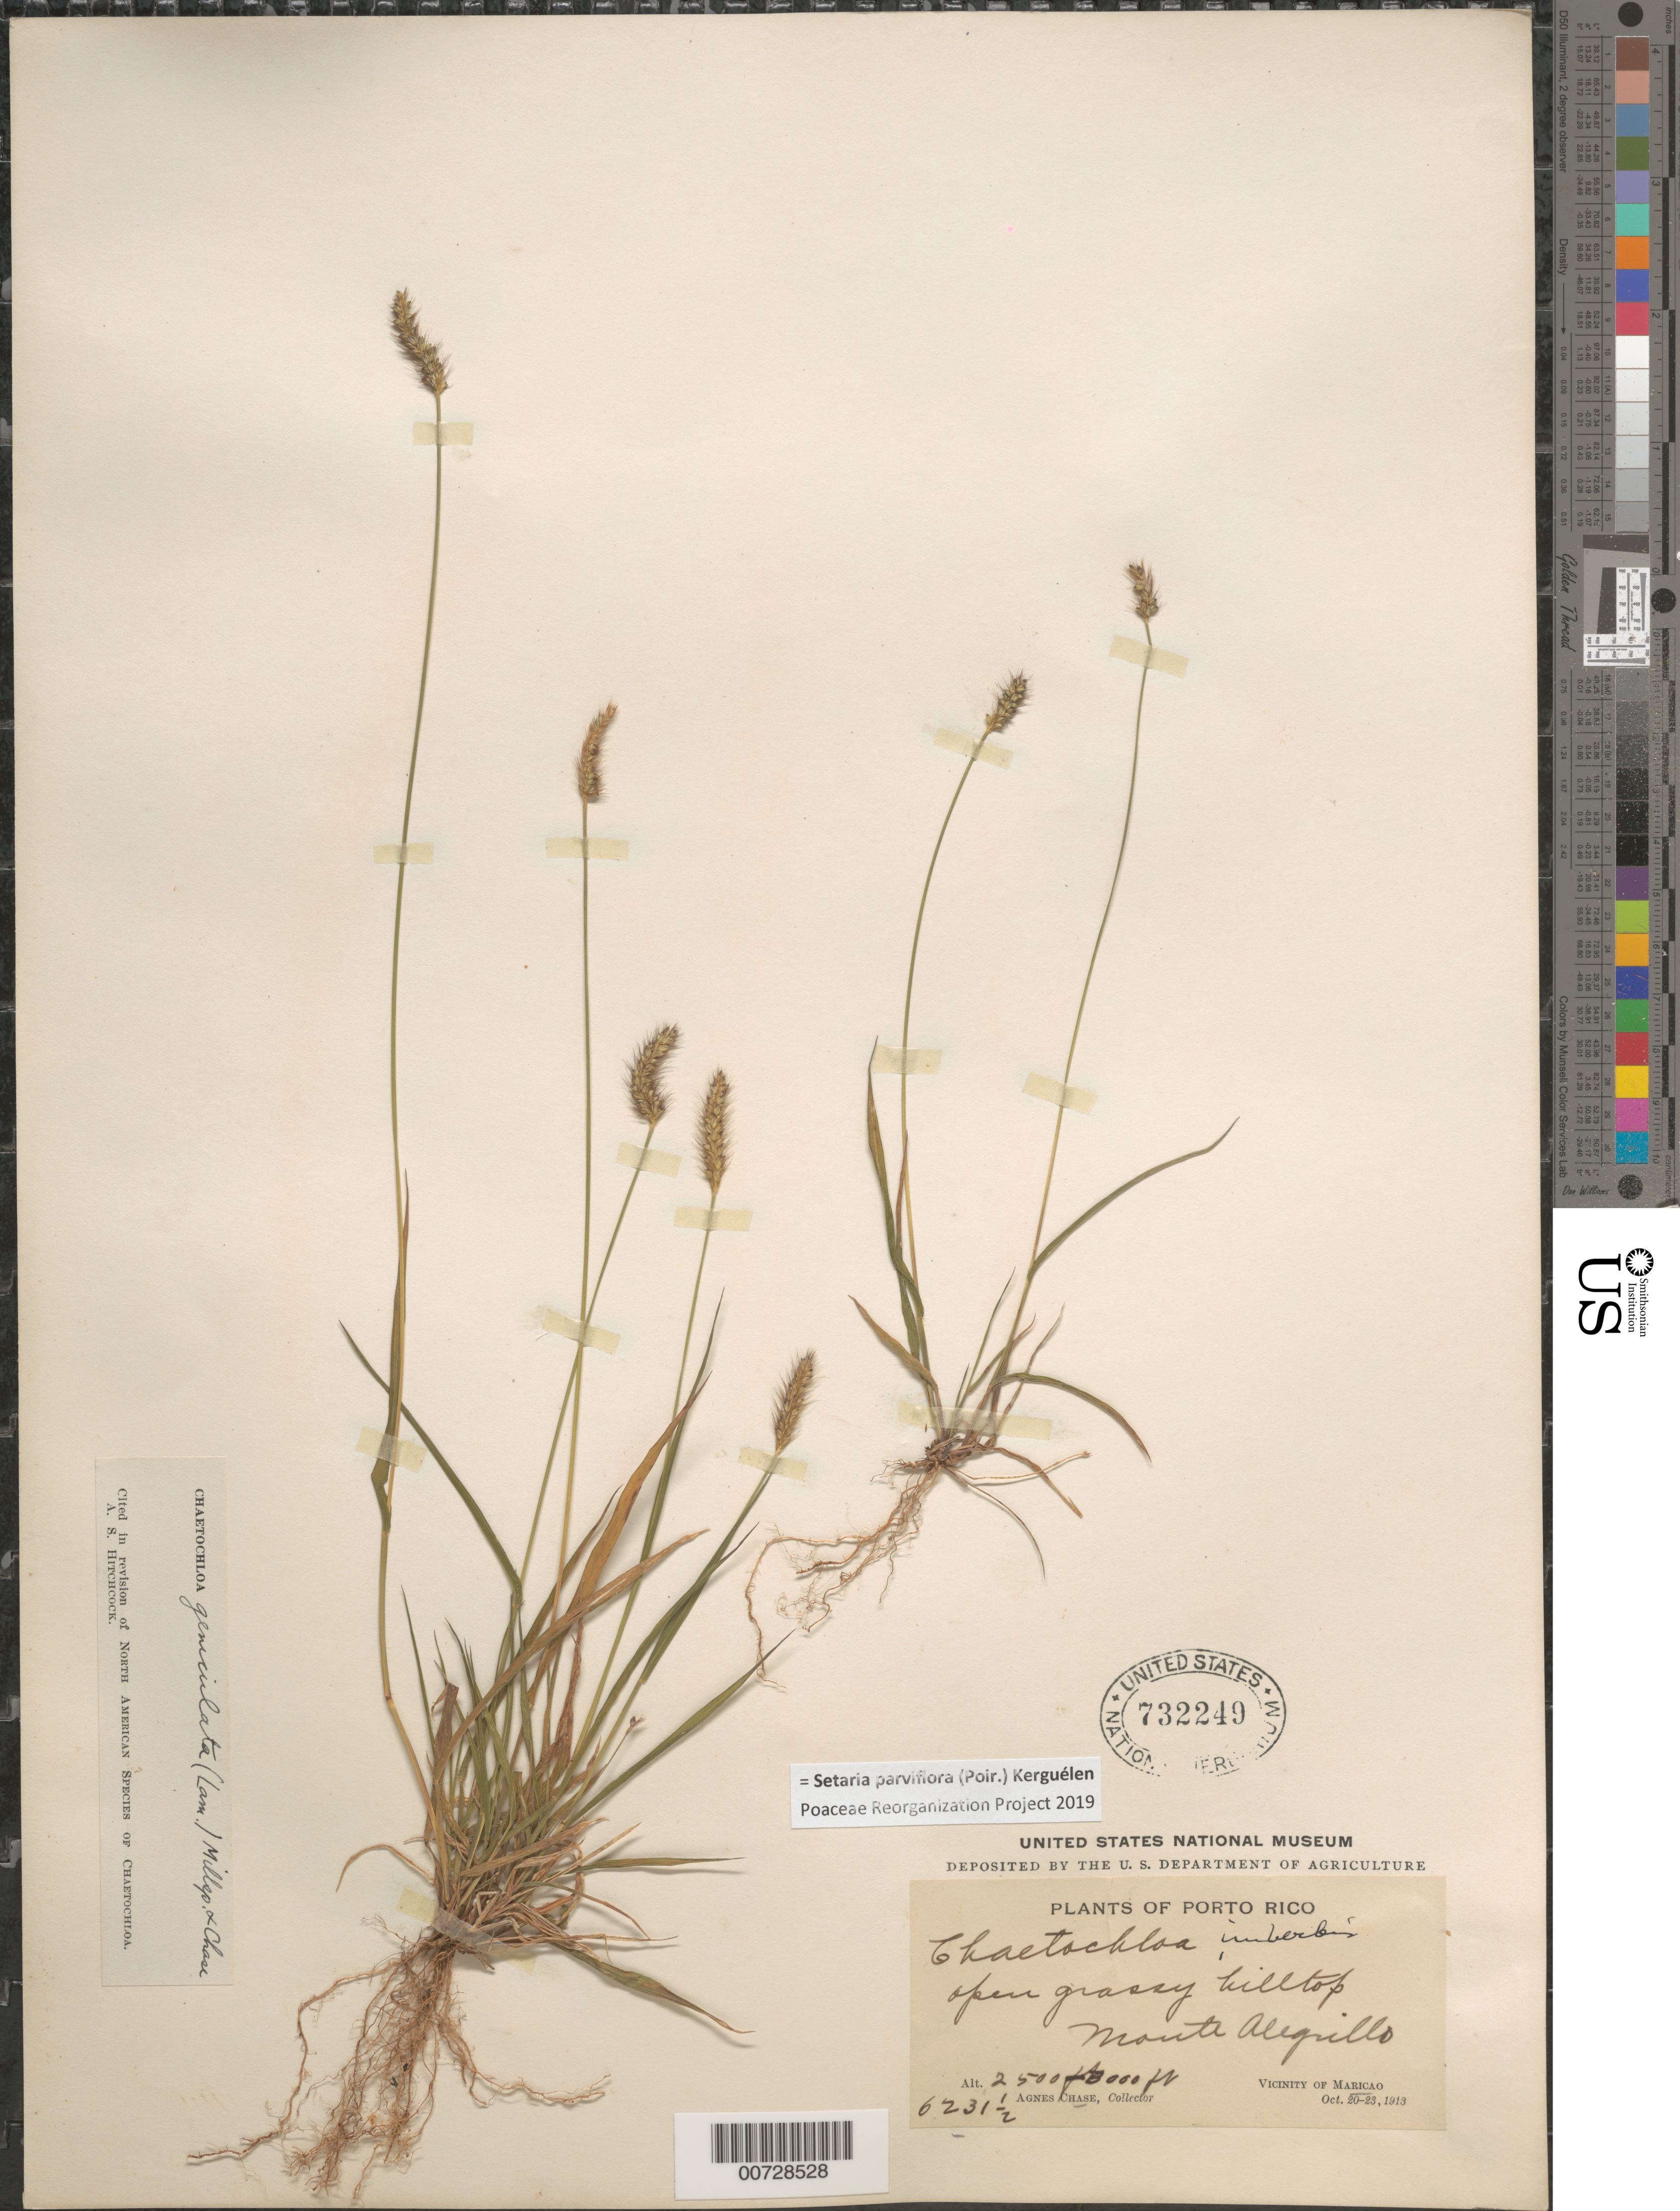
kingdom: Plantae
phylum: Tracheophyta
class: Liliopsida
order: Poales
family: Poaceae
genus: Setaria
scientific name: Setaria parviflora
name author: (Poir.) Kerguélen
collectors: A. Chase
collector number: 6231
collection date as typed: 20 Oct 1913 to 23 Oct 1913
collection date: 1913-10-20/1913-10-23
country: Puerto Rico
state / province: Maricao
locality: Monte Alegrillo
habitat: Open grassy hilltop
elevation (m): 762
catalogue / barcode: US 732249